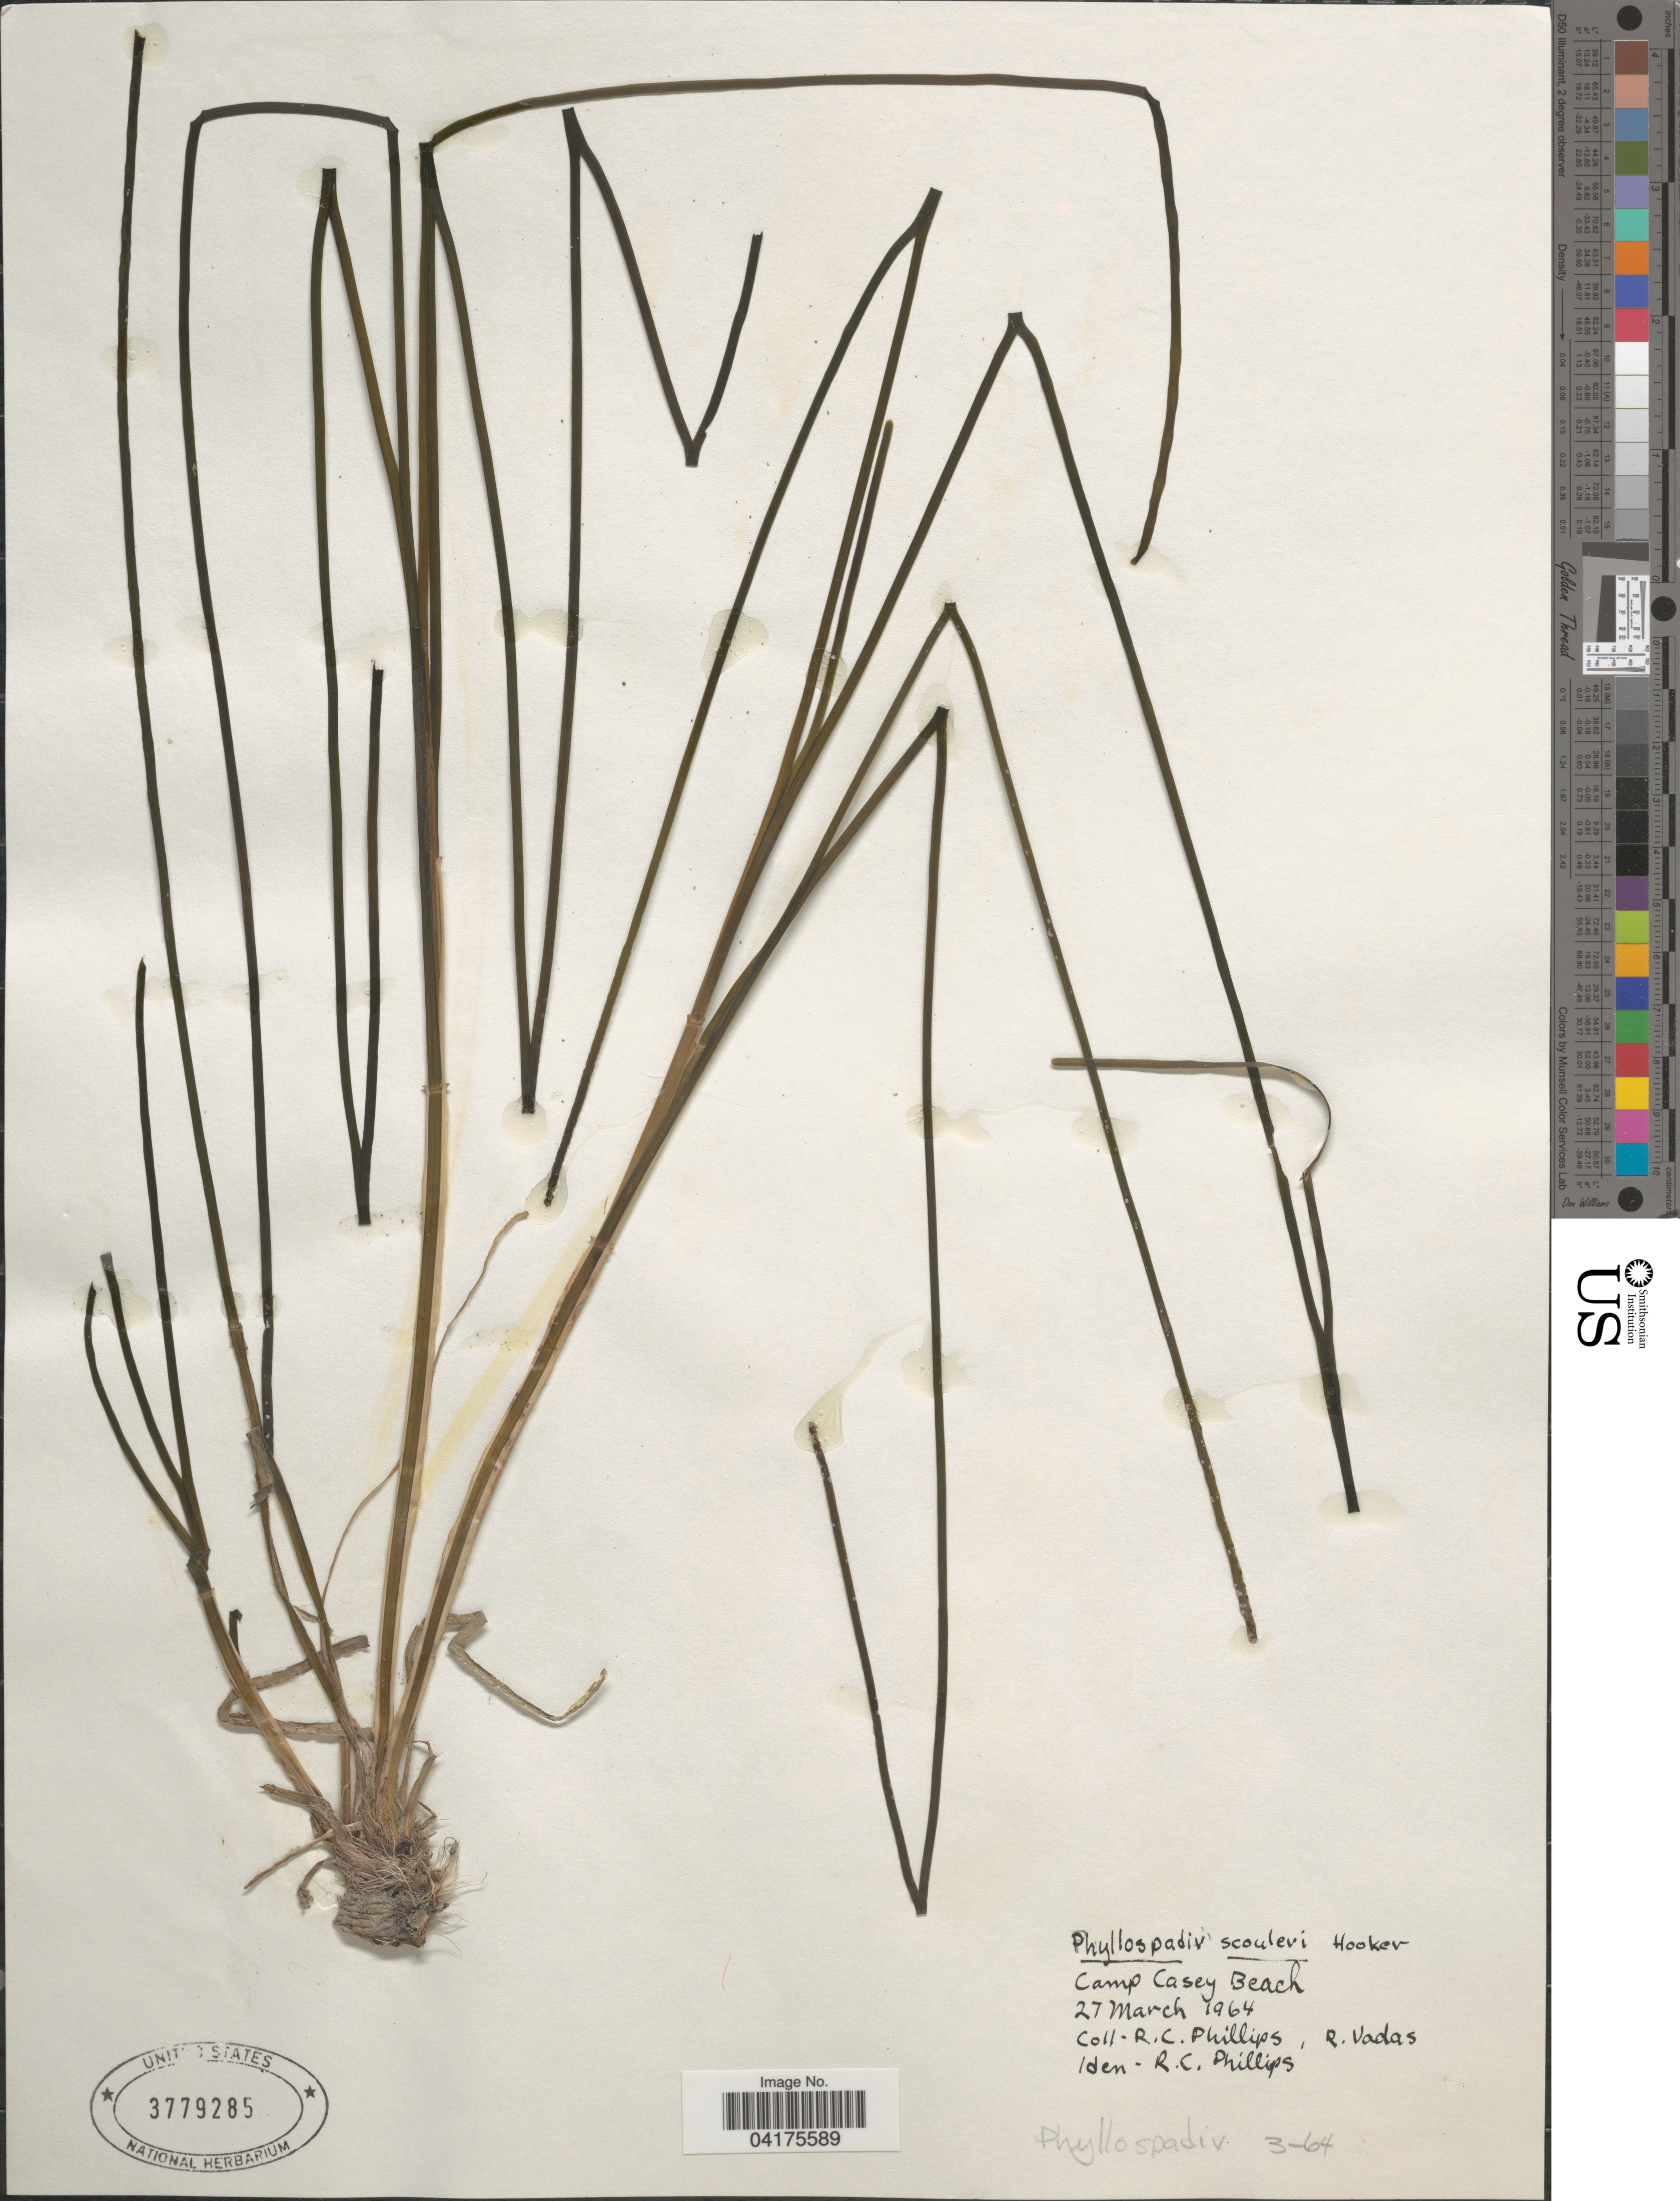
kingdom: Plantae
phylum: Tracheophyta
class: Liliopsida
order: Alismatales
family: Zosteraceae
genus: Phyllospadix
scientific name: Phyllospadix scouleri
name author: Hook.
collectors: R. C. Phillips & R. Vadas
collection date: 1964-03-27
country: United States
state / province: Washington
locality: Camp Casey Beach.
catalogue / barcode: US 3779285